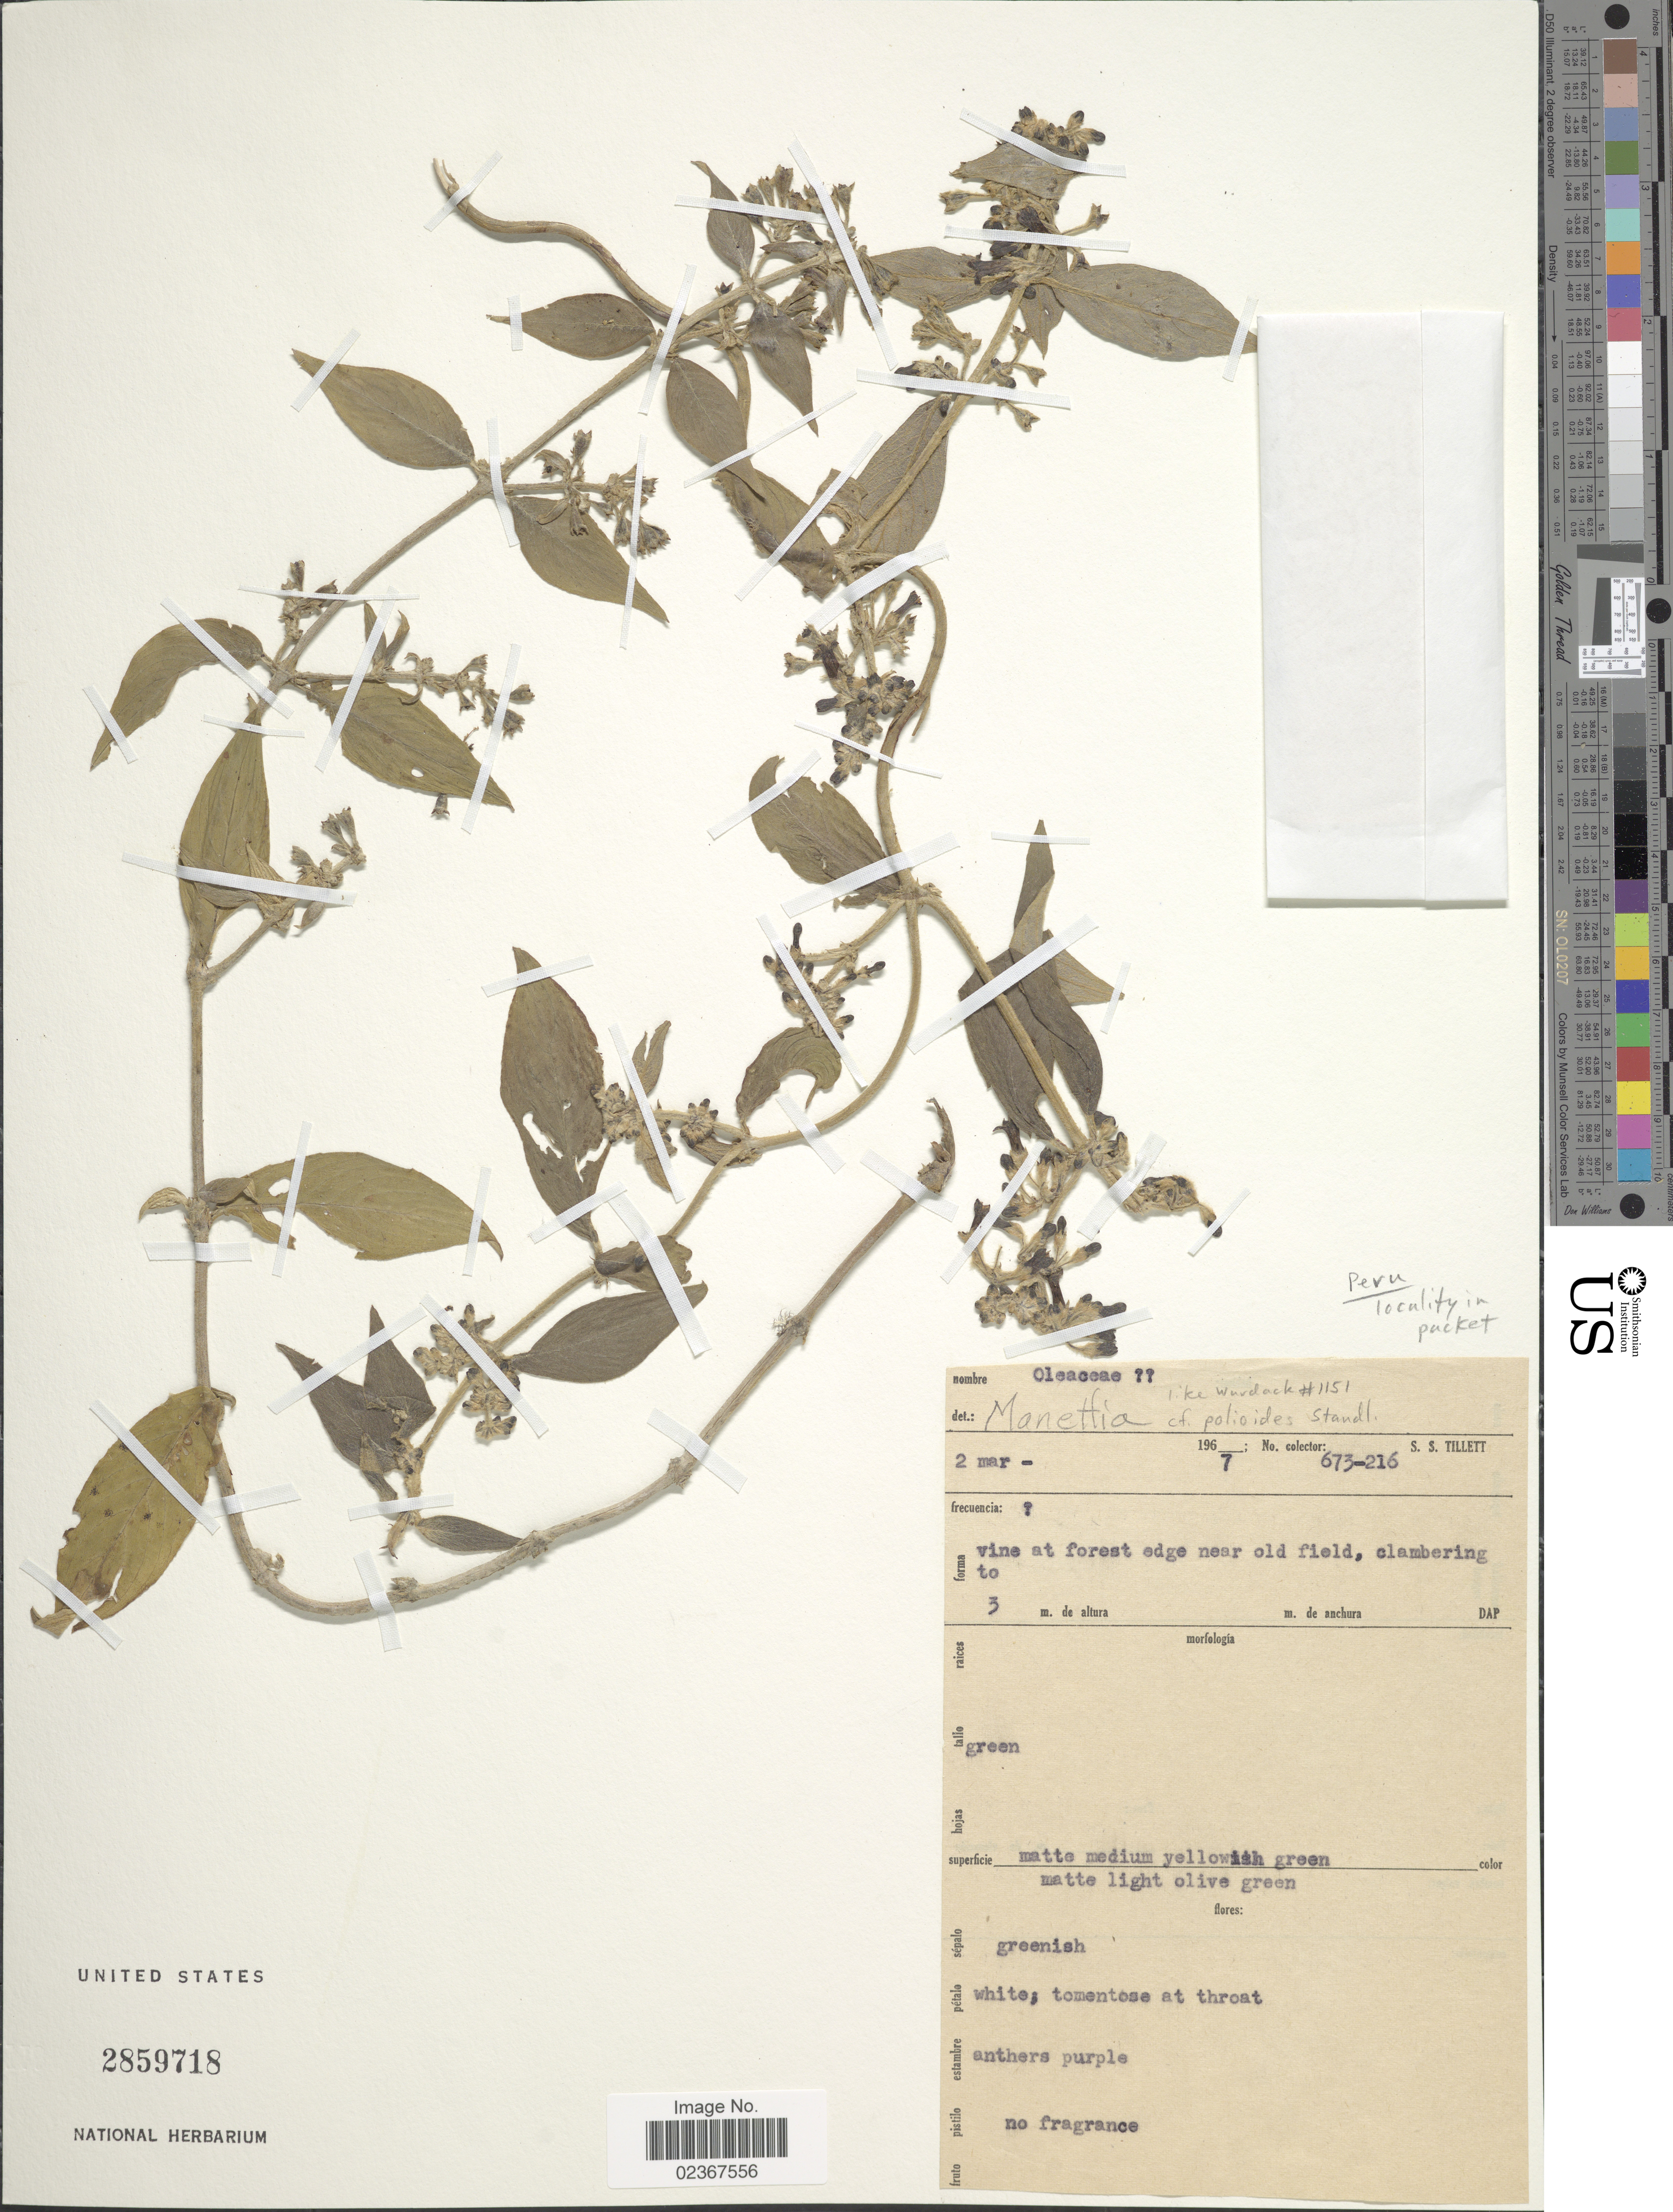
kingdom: Plantae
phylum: Tracheophyta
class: Magnoliopsida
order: Gentianales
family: Rubiaceae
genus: Manettia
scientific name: Manettia poliodes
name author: Standl.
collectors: S. S. Tillett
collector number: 673-216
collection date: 1967-03-02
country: Peru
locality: Vine at forest edge near old field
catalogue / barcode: US 2859718